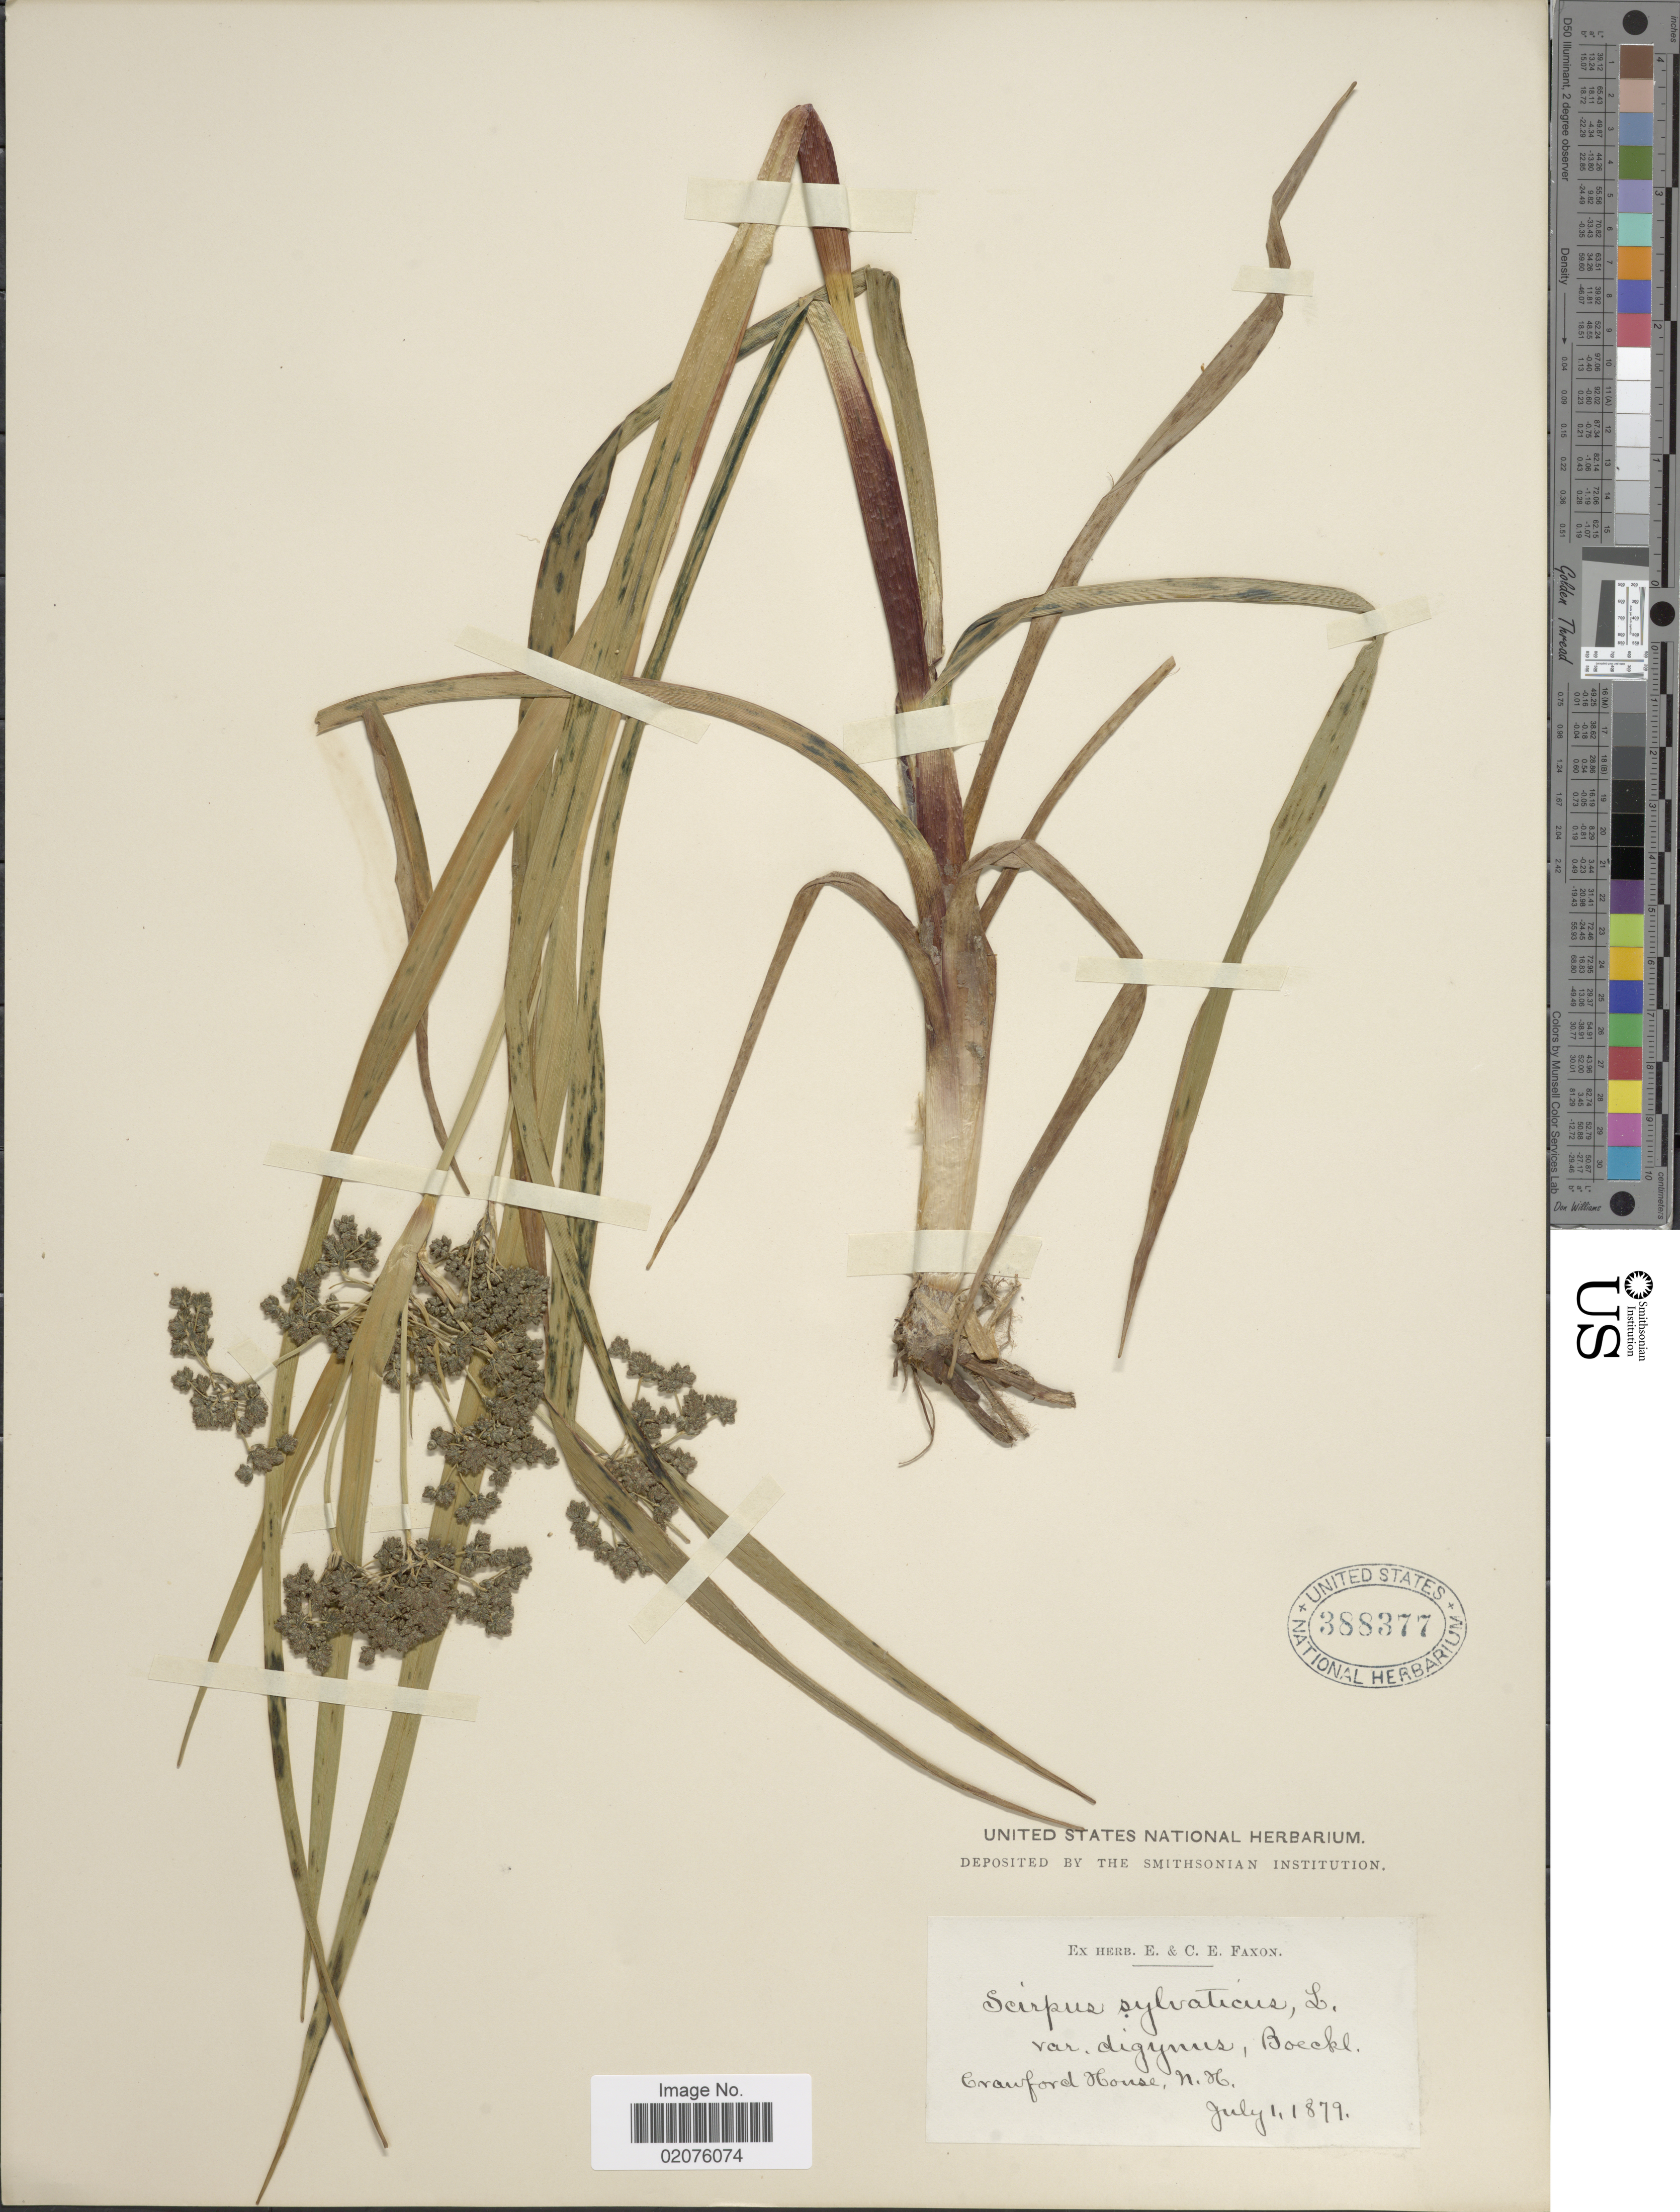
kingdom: Plantae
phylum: Tracheophyta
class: Liliopsida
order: Poales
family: Cyperaceae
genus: Scirpus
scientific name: Scirpus microcarpus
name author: J. Presl & C. Presl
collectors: ex herb. E. & C.E. Faxon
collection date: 1879-07-01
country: United States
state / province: New Hampshire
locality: Crawford House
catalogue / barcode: US 388377